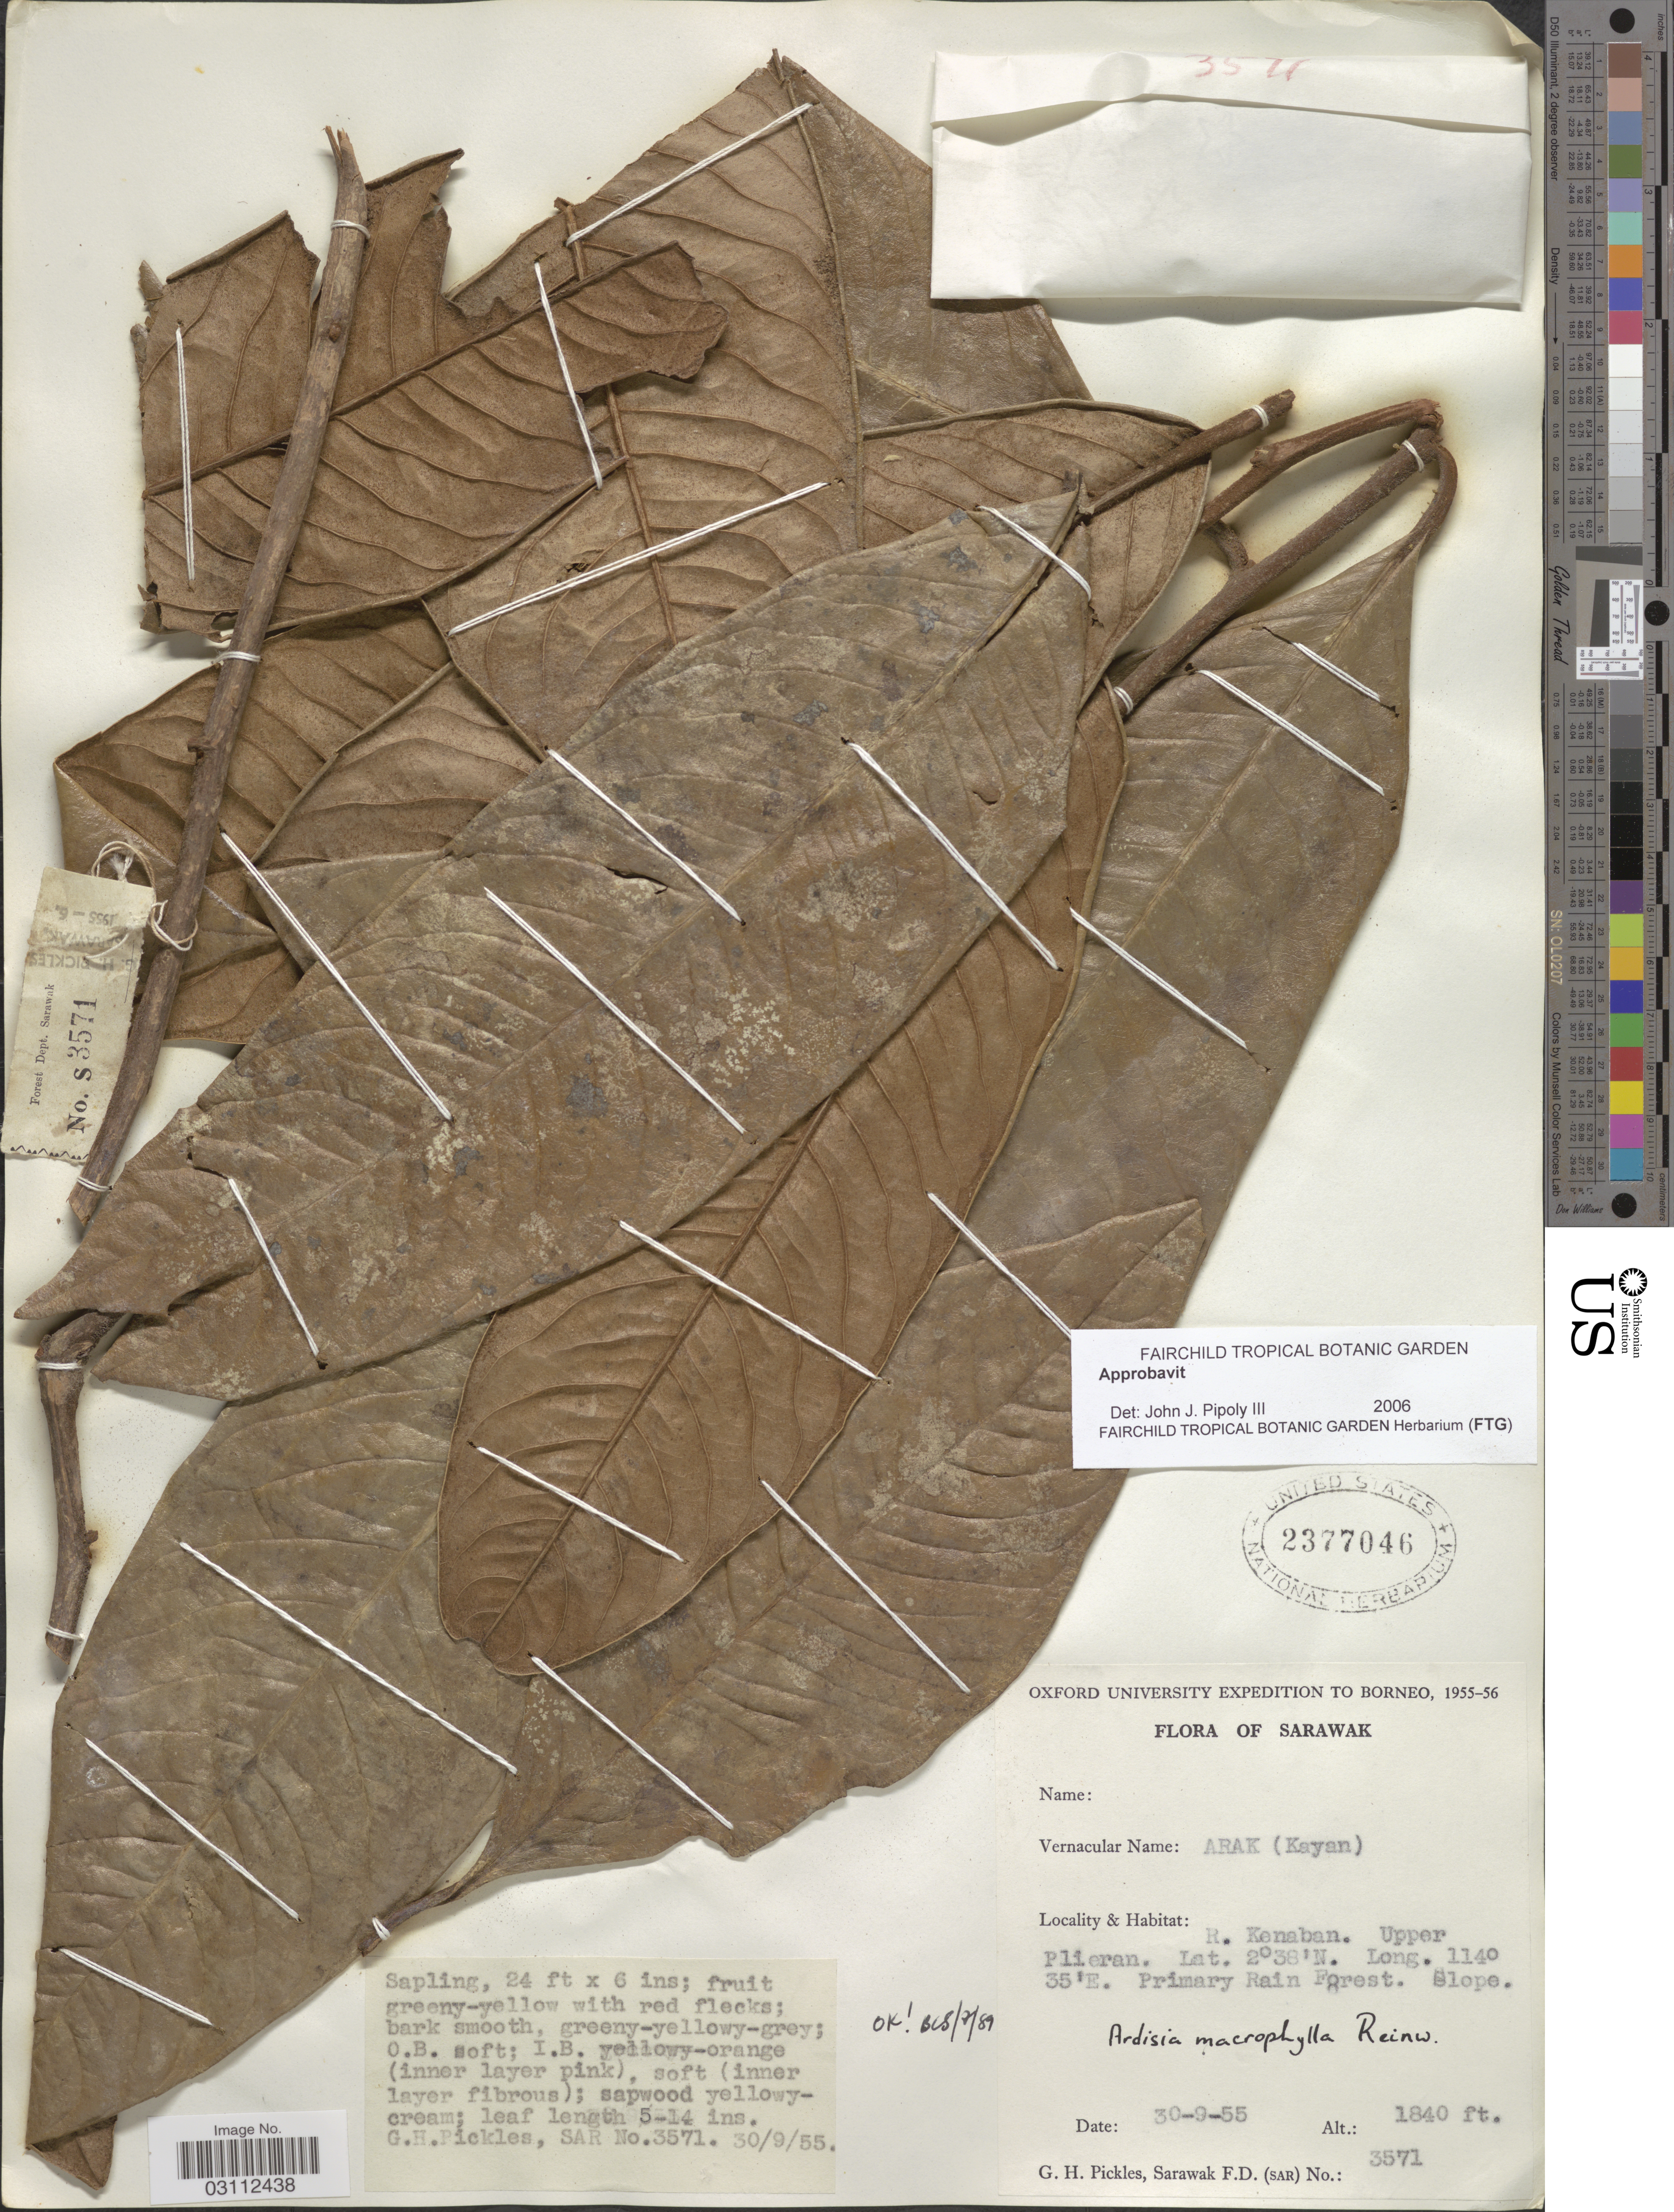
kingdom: Plantae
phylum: Tracheophyta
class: Magnoliopsida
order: Ericales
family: Primulaceae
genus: Ardisia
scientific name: Ardisia macrophylla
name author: Reinw. ex Blume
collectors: G. Pickles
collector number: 3571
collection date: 1955-09-30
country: Malaysia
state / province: Sarawak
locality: R. Kenaban. Upper Plieran.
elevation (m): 561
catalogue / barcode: US 2377046